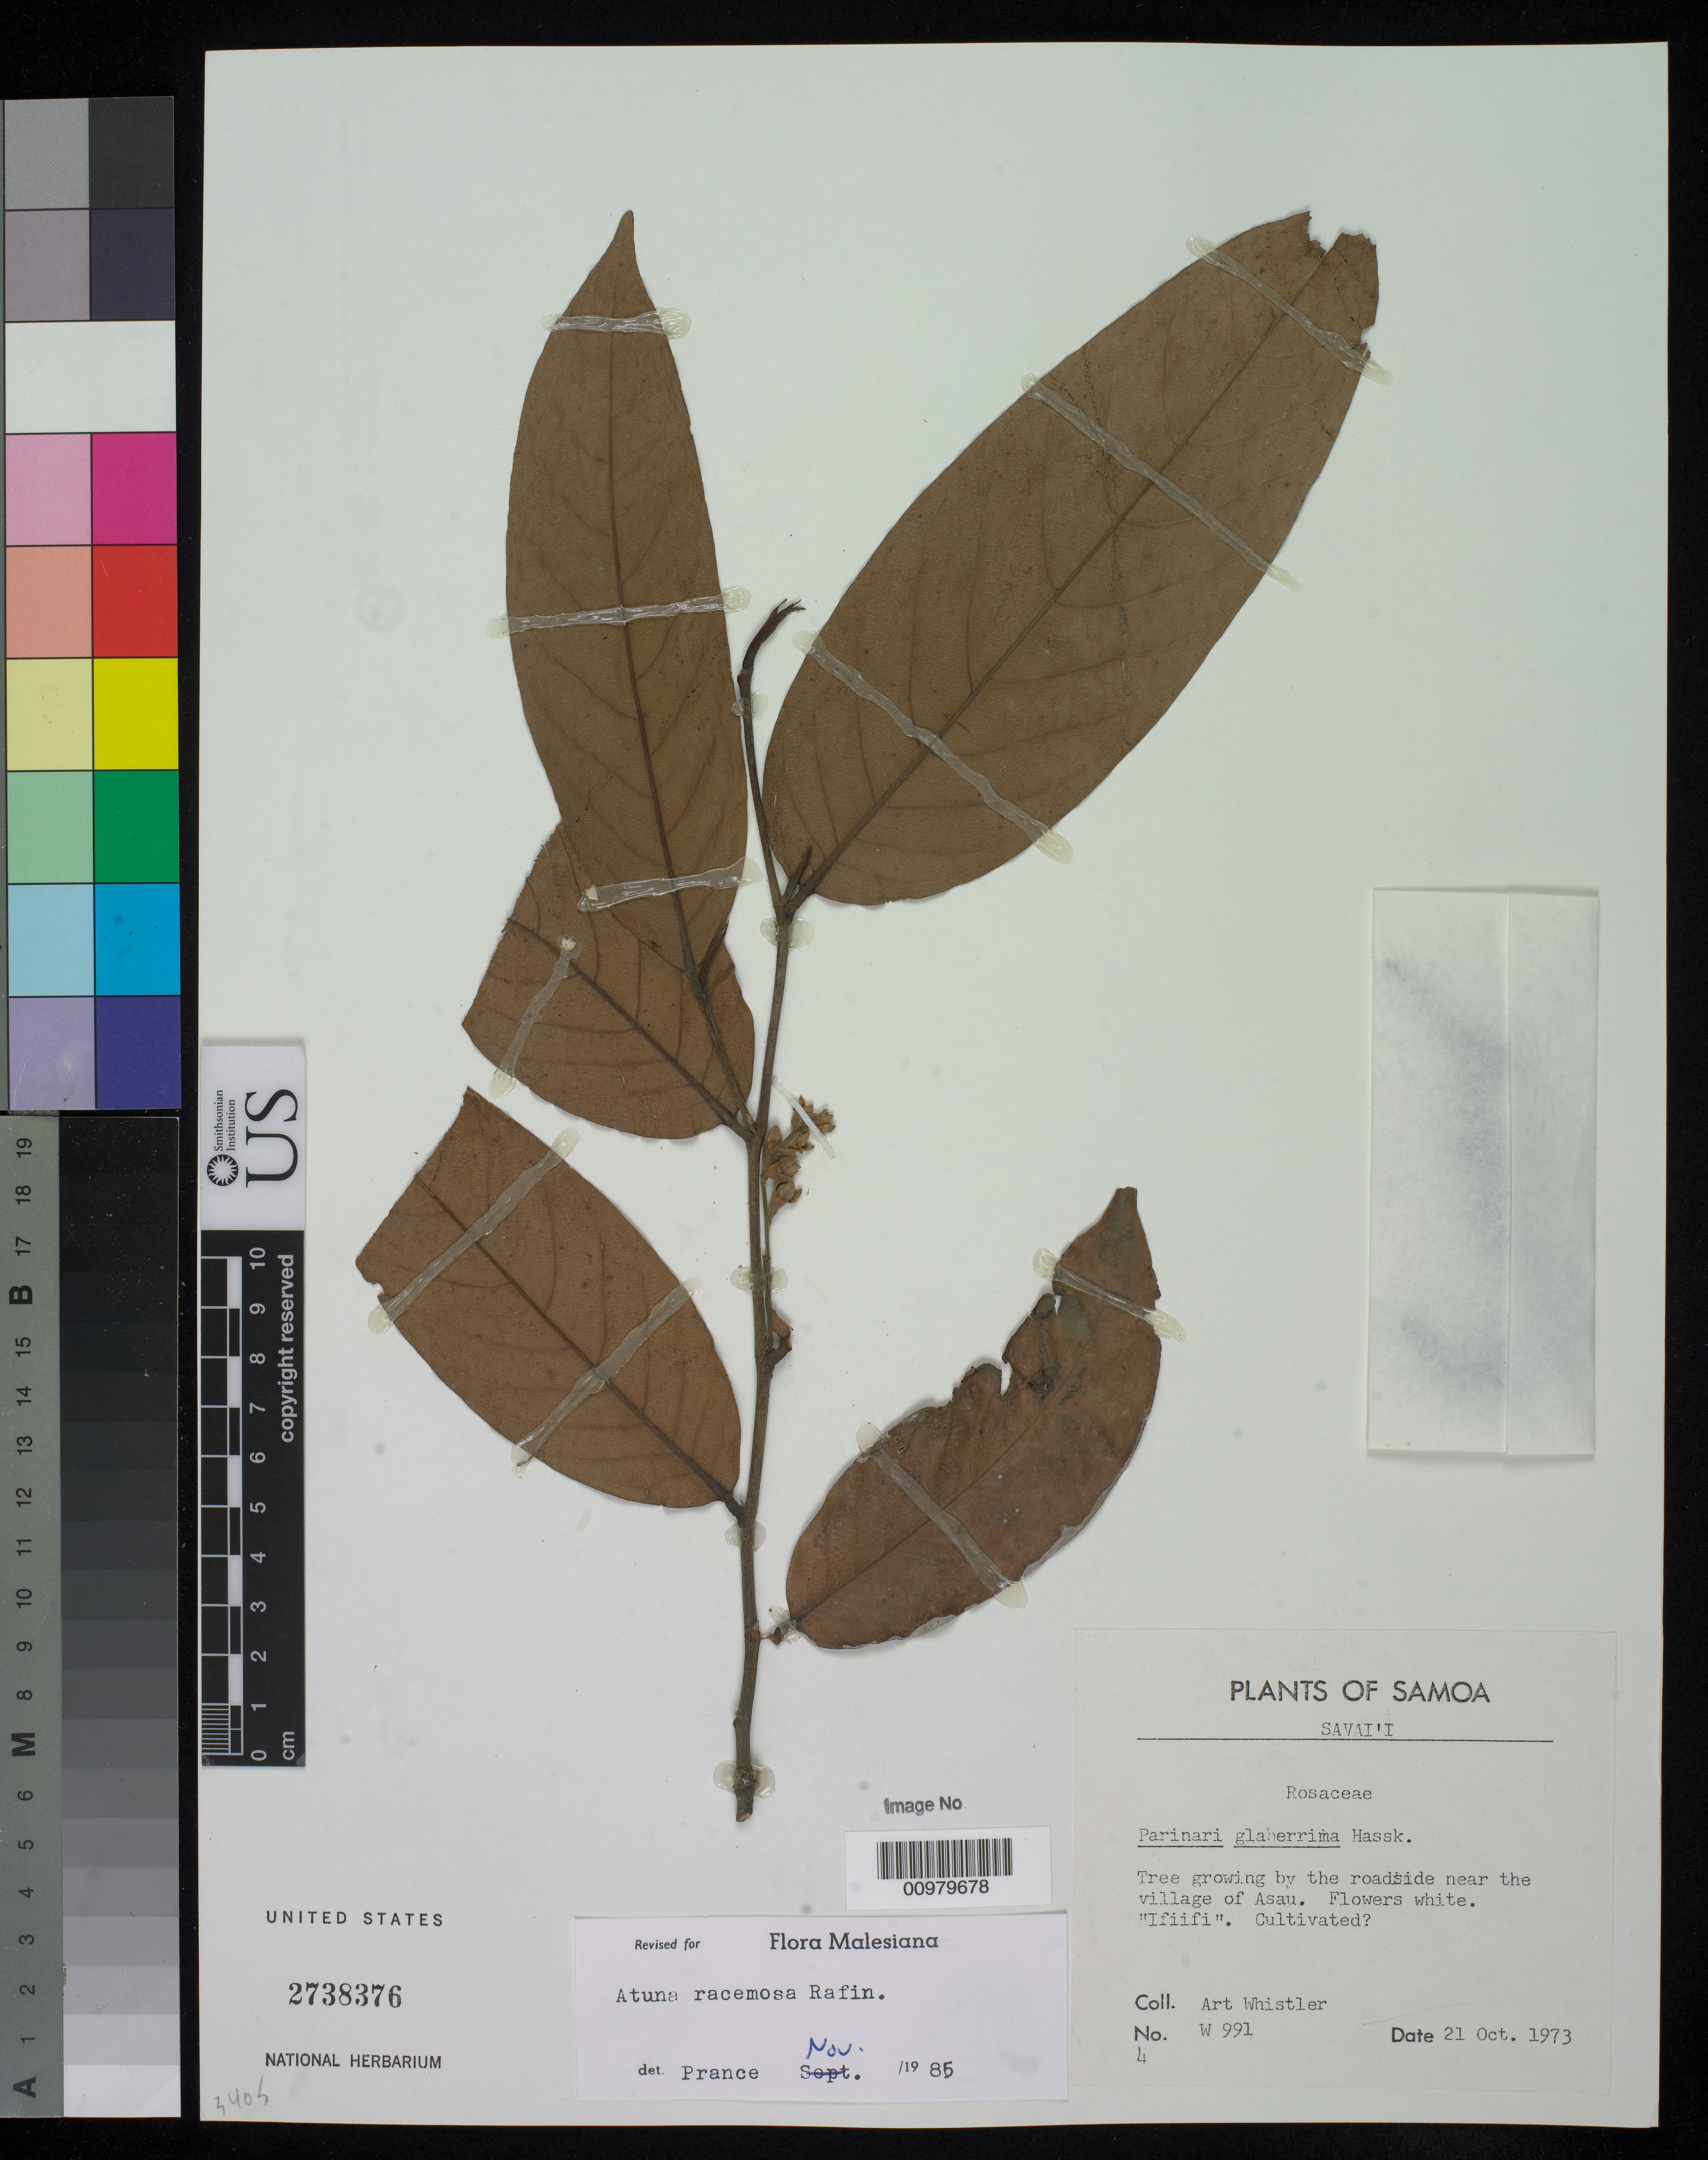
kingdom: Plantae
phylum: Tracheophyta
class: Magnoliopsida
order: Malpighiales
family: Chrysobalanaceae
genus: Atuna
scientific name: Atuna racemosa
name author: Raf.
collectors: A. Whistler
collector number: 991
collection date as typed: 21 Oct 1973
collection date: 1973-10-21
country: Samoa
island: Savai'i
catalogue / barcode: US 2738376